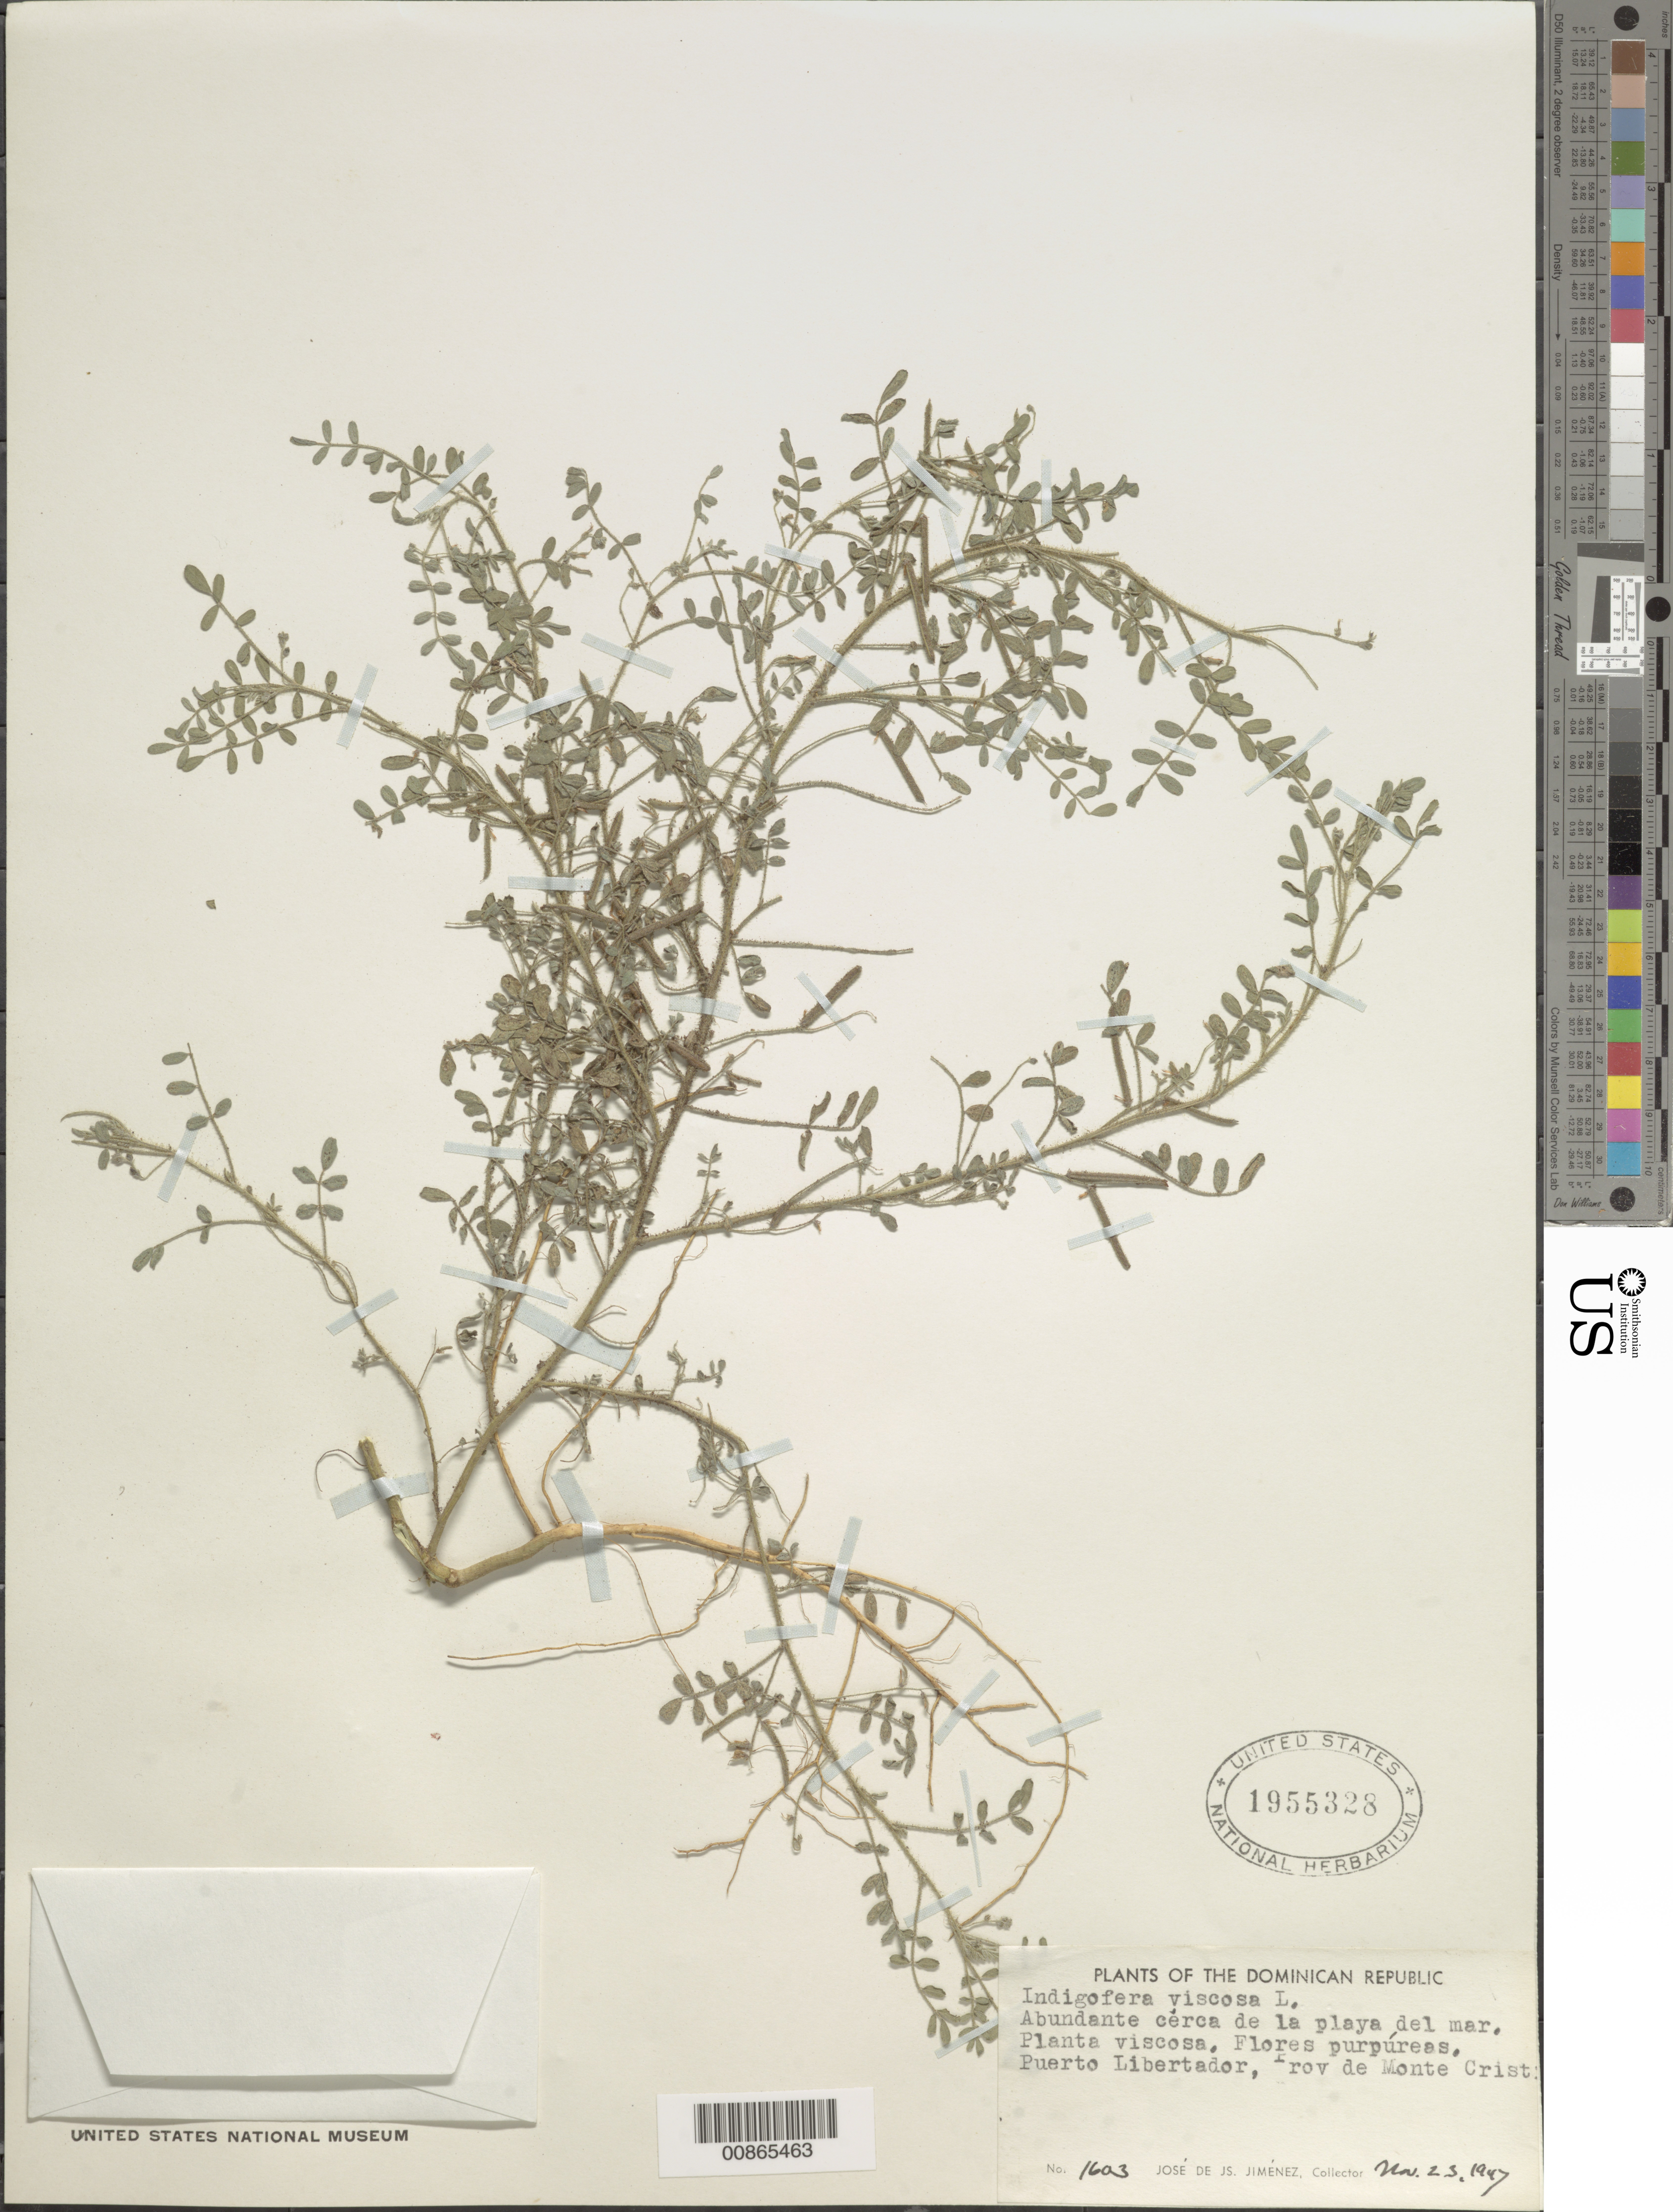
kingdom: Plantae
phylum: Tracheophyta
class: Magnoliopsida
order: Fabales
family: Fabaceae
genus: Indigofera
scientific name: Indigofera viscosa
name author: Lam.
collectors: J. J. Jiménez Almonte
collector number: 1603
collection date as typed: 23 Nov 1947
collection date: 1947-11-23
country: Dominican Republic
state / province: Monte Cristi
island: Hispaniola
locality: Puerto Libertador.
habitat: Abundante cerca de la playa del mar.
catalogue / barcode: US 1955328